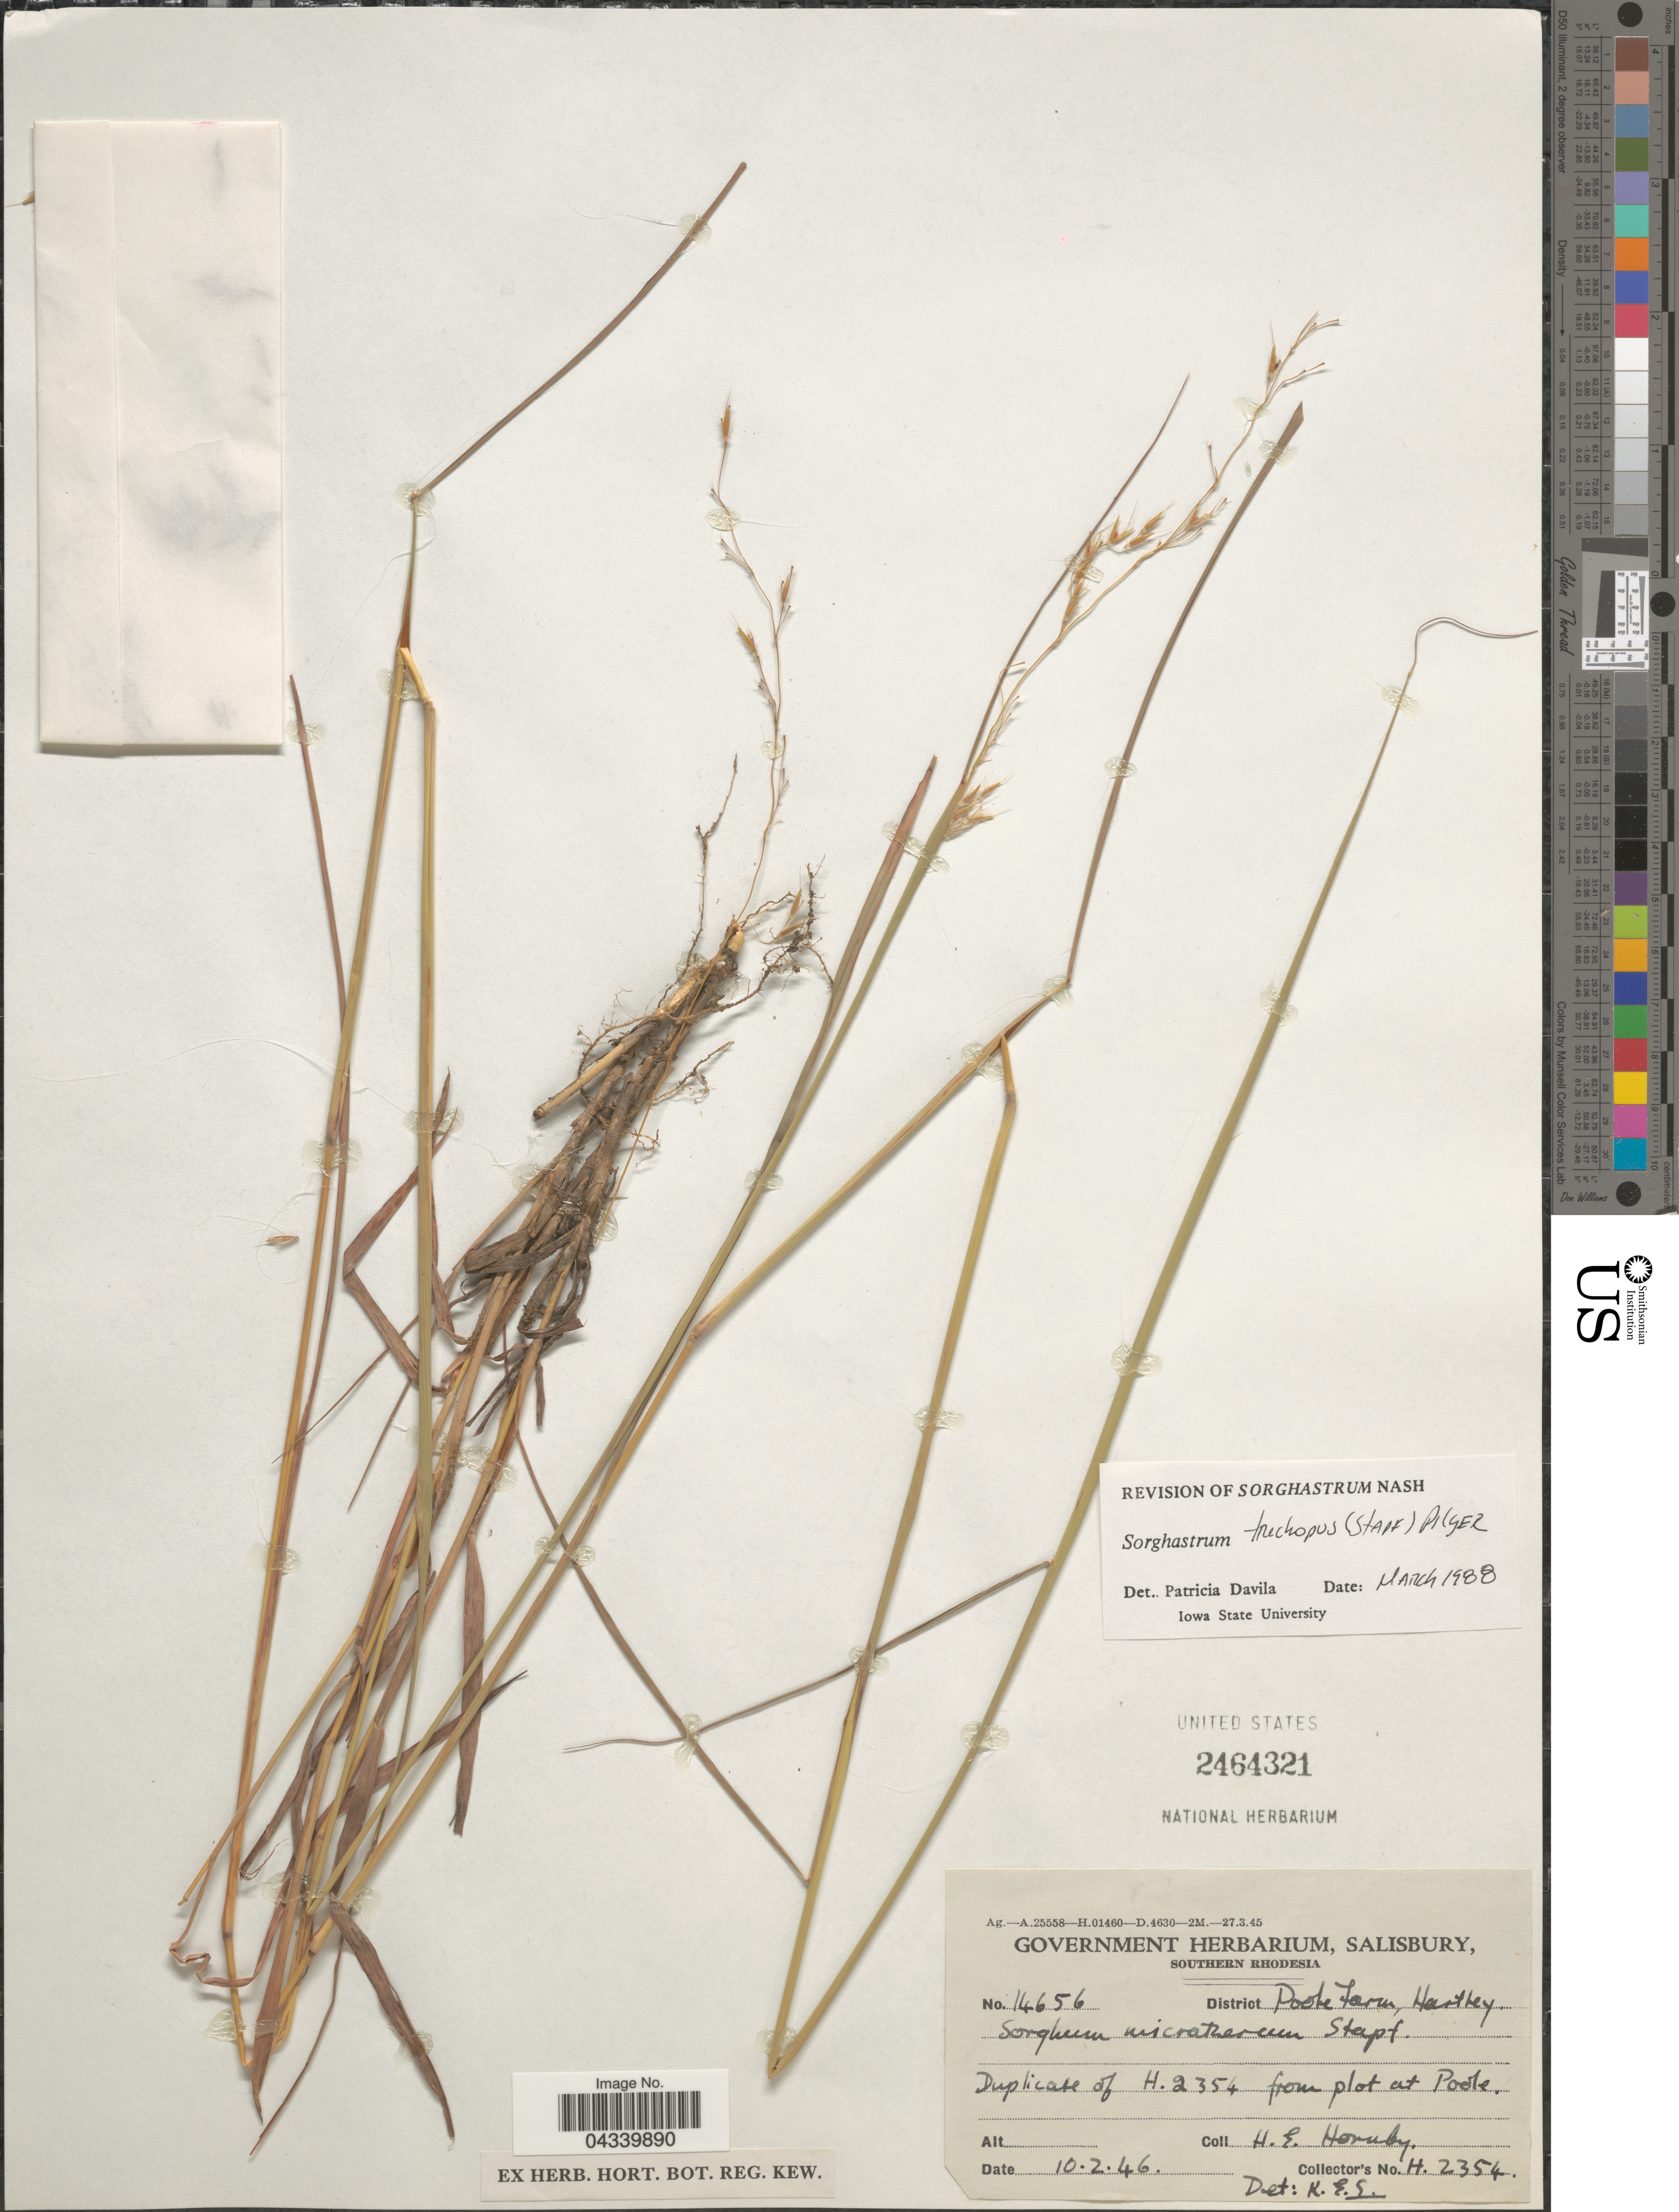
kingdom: Plantae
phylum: Tracheophyta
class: Liliopsida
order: Poales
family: Poaceae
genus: Sorghastrum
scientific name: Sorghastrum stipoides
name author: (Kunth) Nash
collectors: H. Hornby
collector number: H2354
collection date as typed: Transcribed d/m/y: 10/2/46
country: Zimbabwe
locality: Southern Rhodesia. District Poole Farm, Hartley.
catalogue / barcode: US 2464321